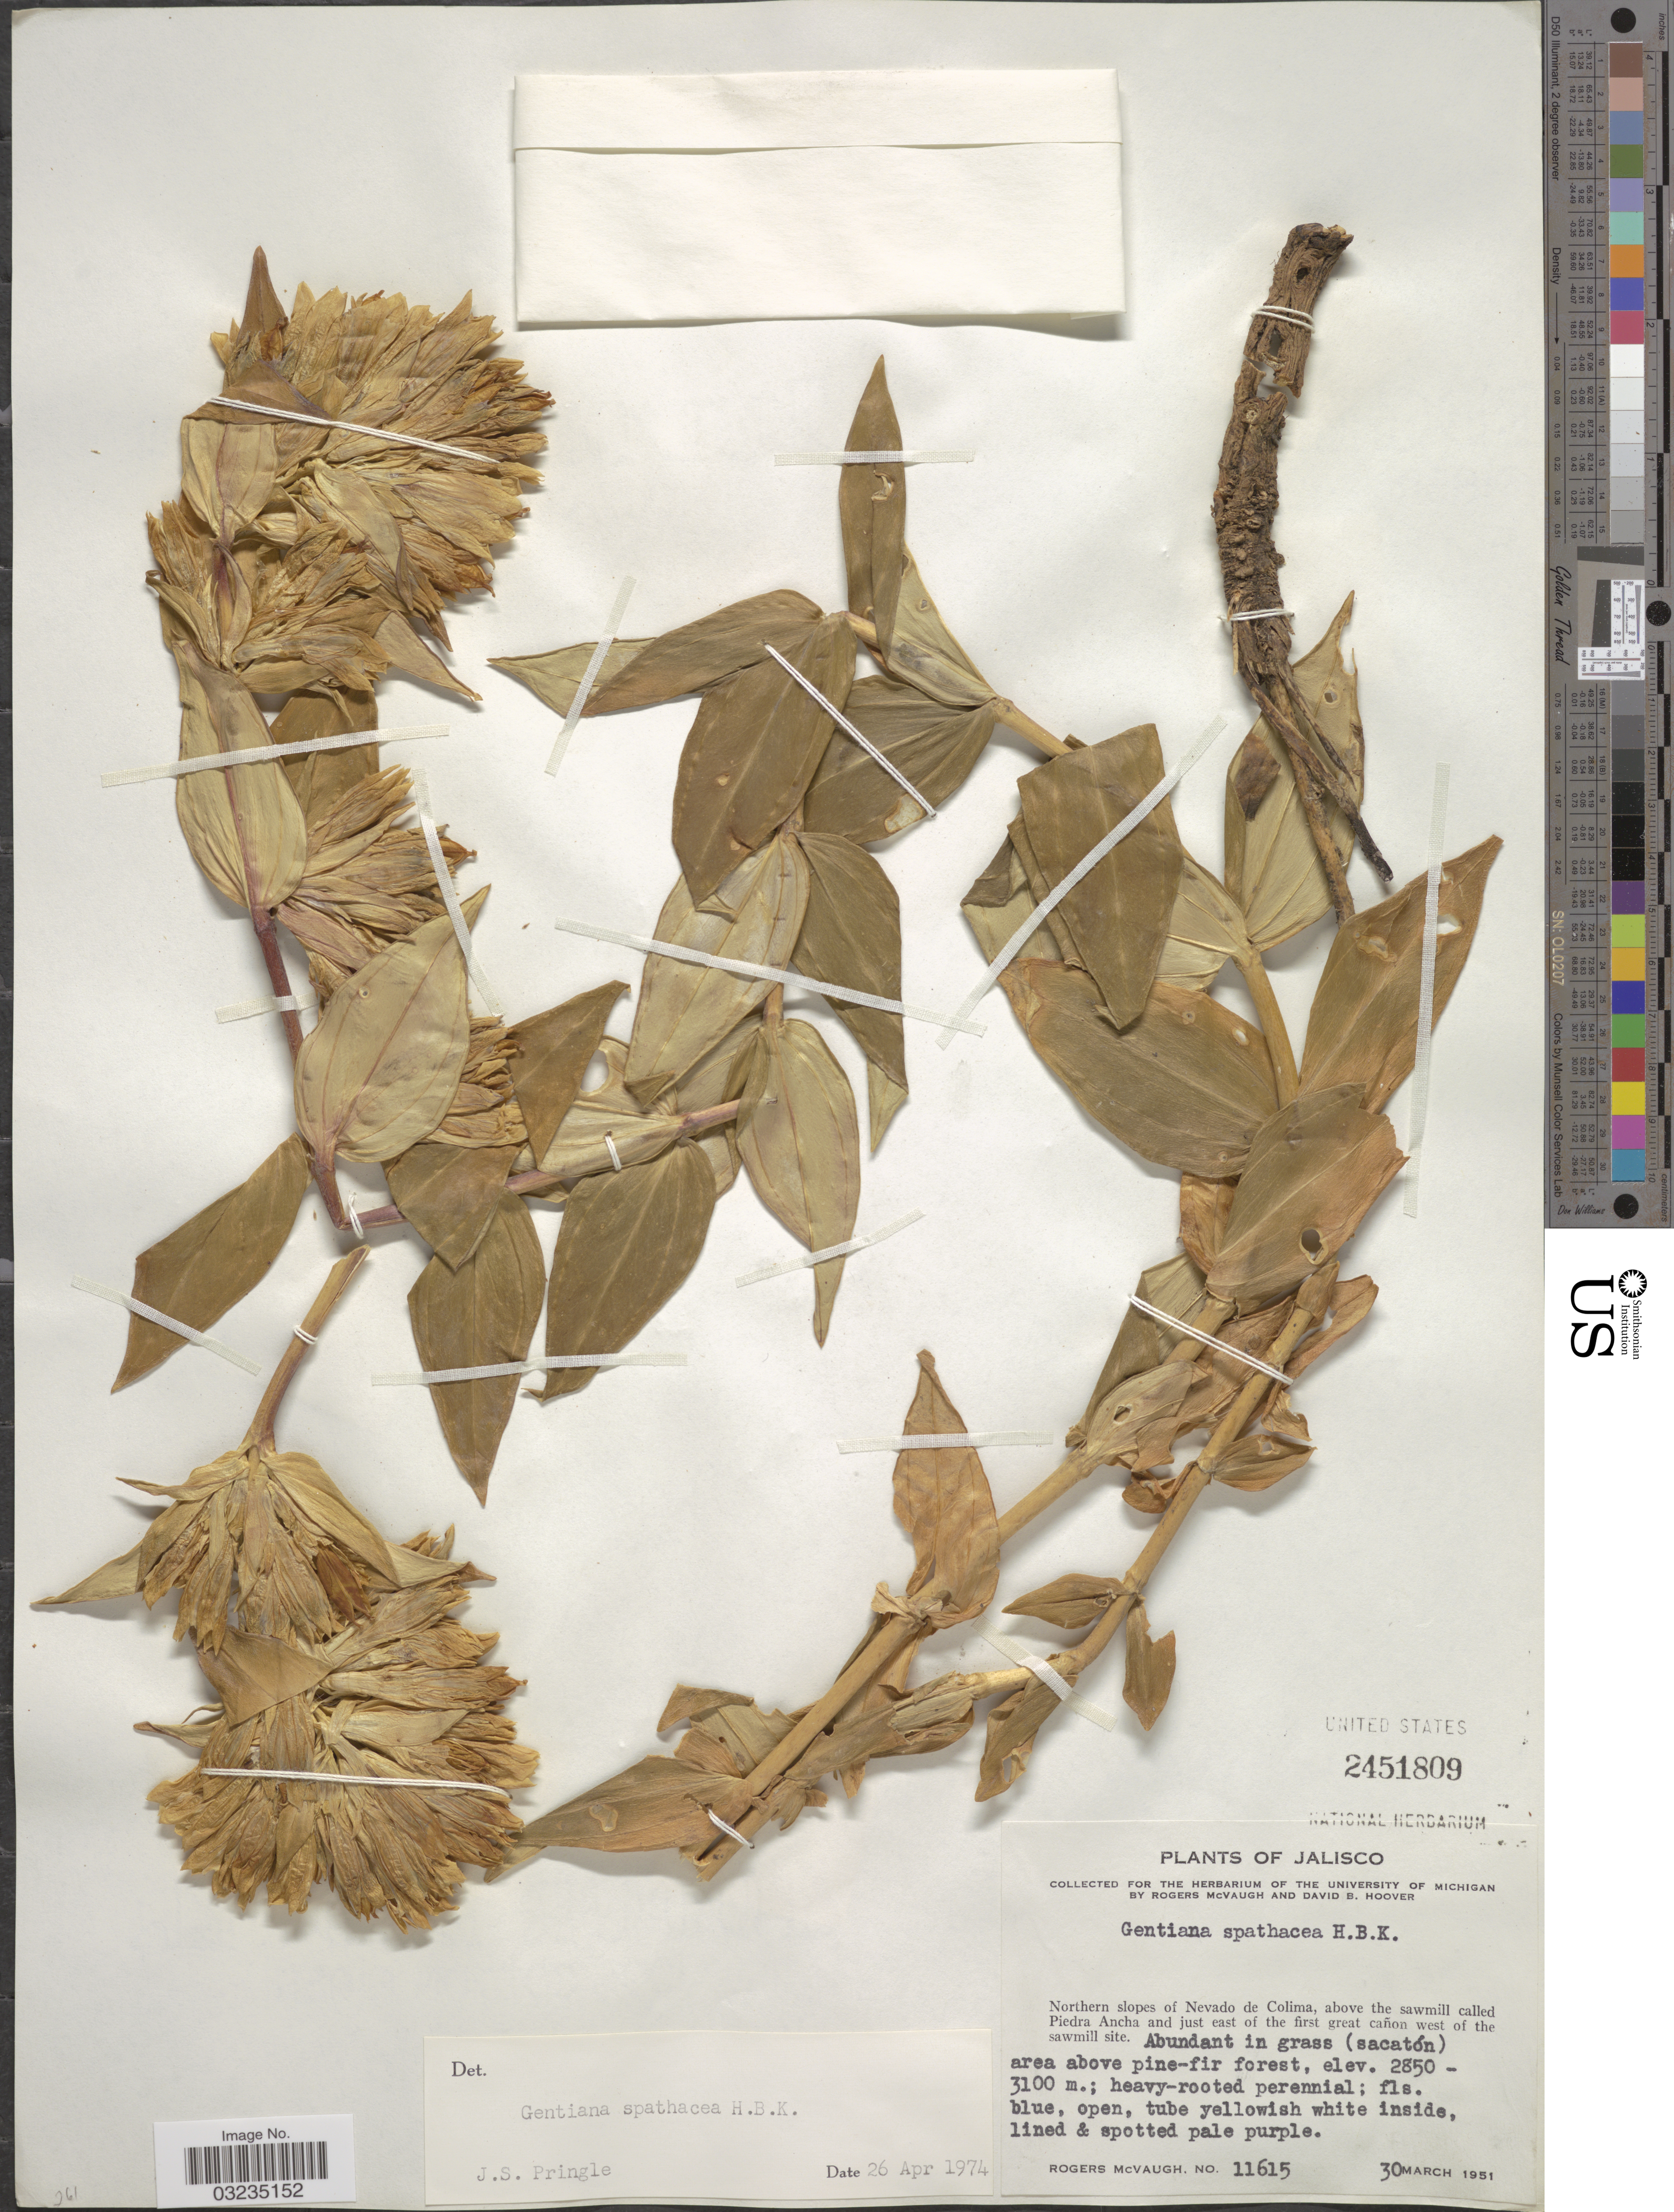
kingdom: Plantae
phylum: Tracheophyta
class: Magnoliopsida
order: Gentianales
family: Gentianaceae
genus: Gentiana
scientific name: Gentiana spathacea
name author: Kunth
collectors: R. McVaugh & D. B. Hoover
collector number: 11615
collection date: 1951-03-30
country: Mexico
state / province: Jalisco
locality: Northern slopes of Nevado de Colima, above the sawmill called Piedra Ancha and just east of the first great cañon west of the sawmill site.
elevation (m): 2850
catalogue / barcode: US 2451809